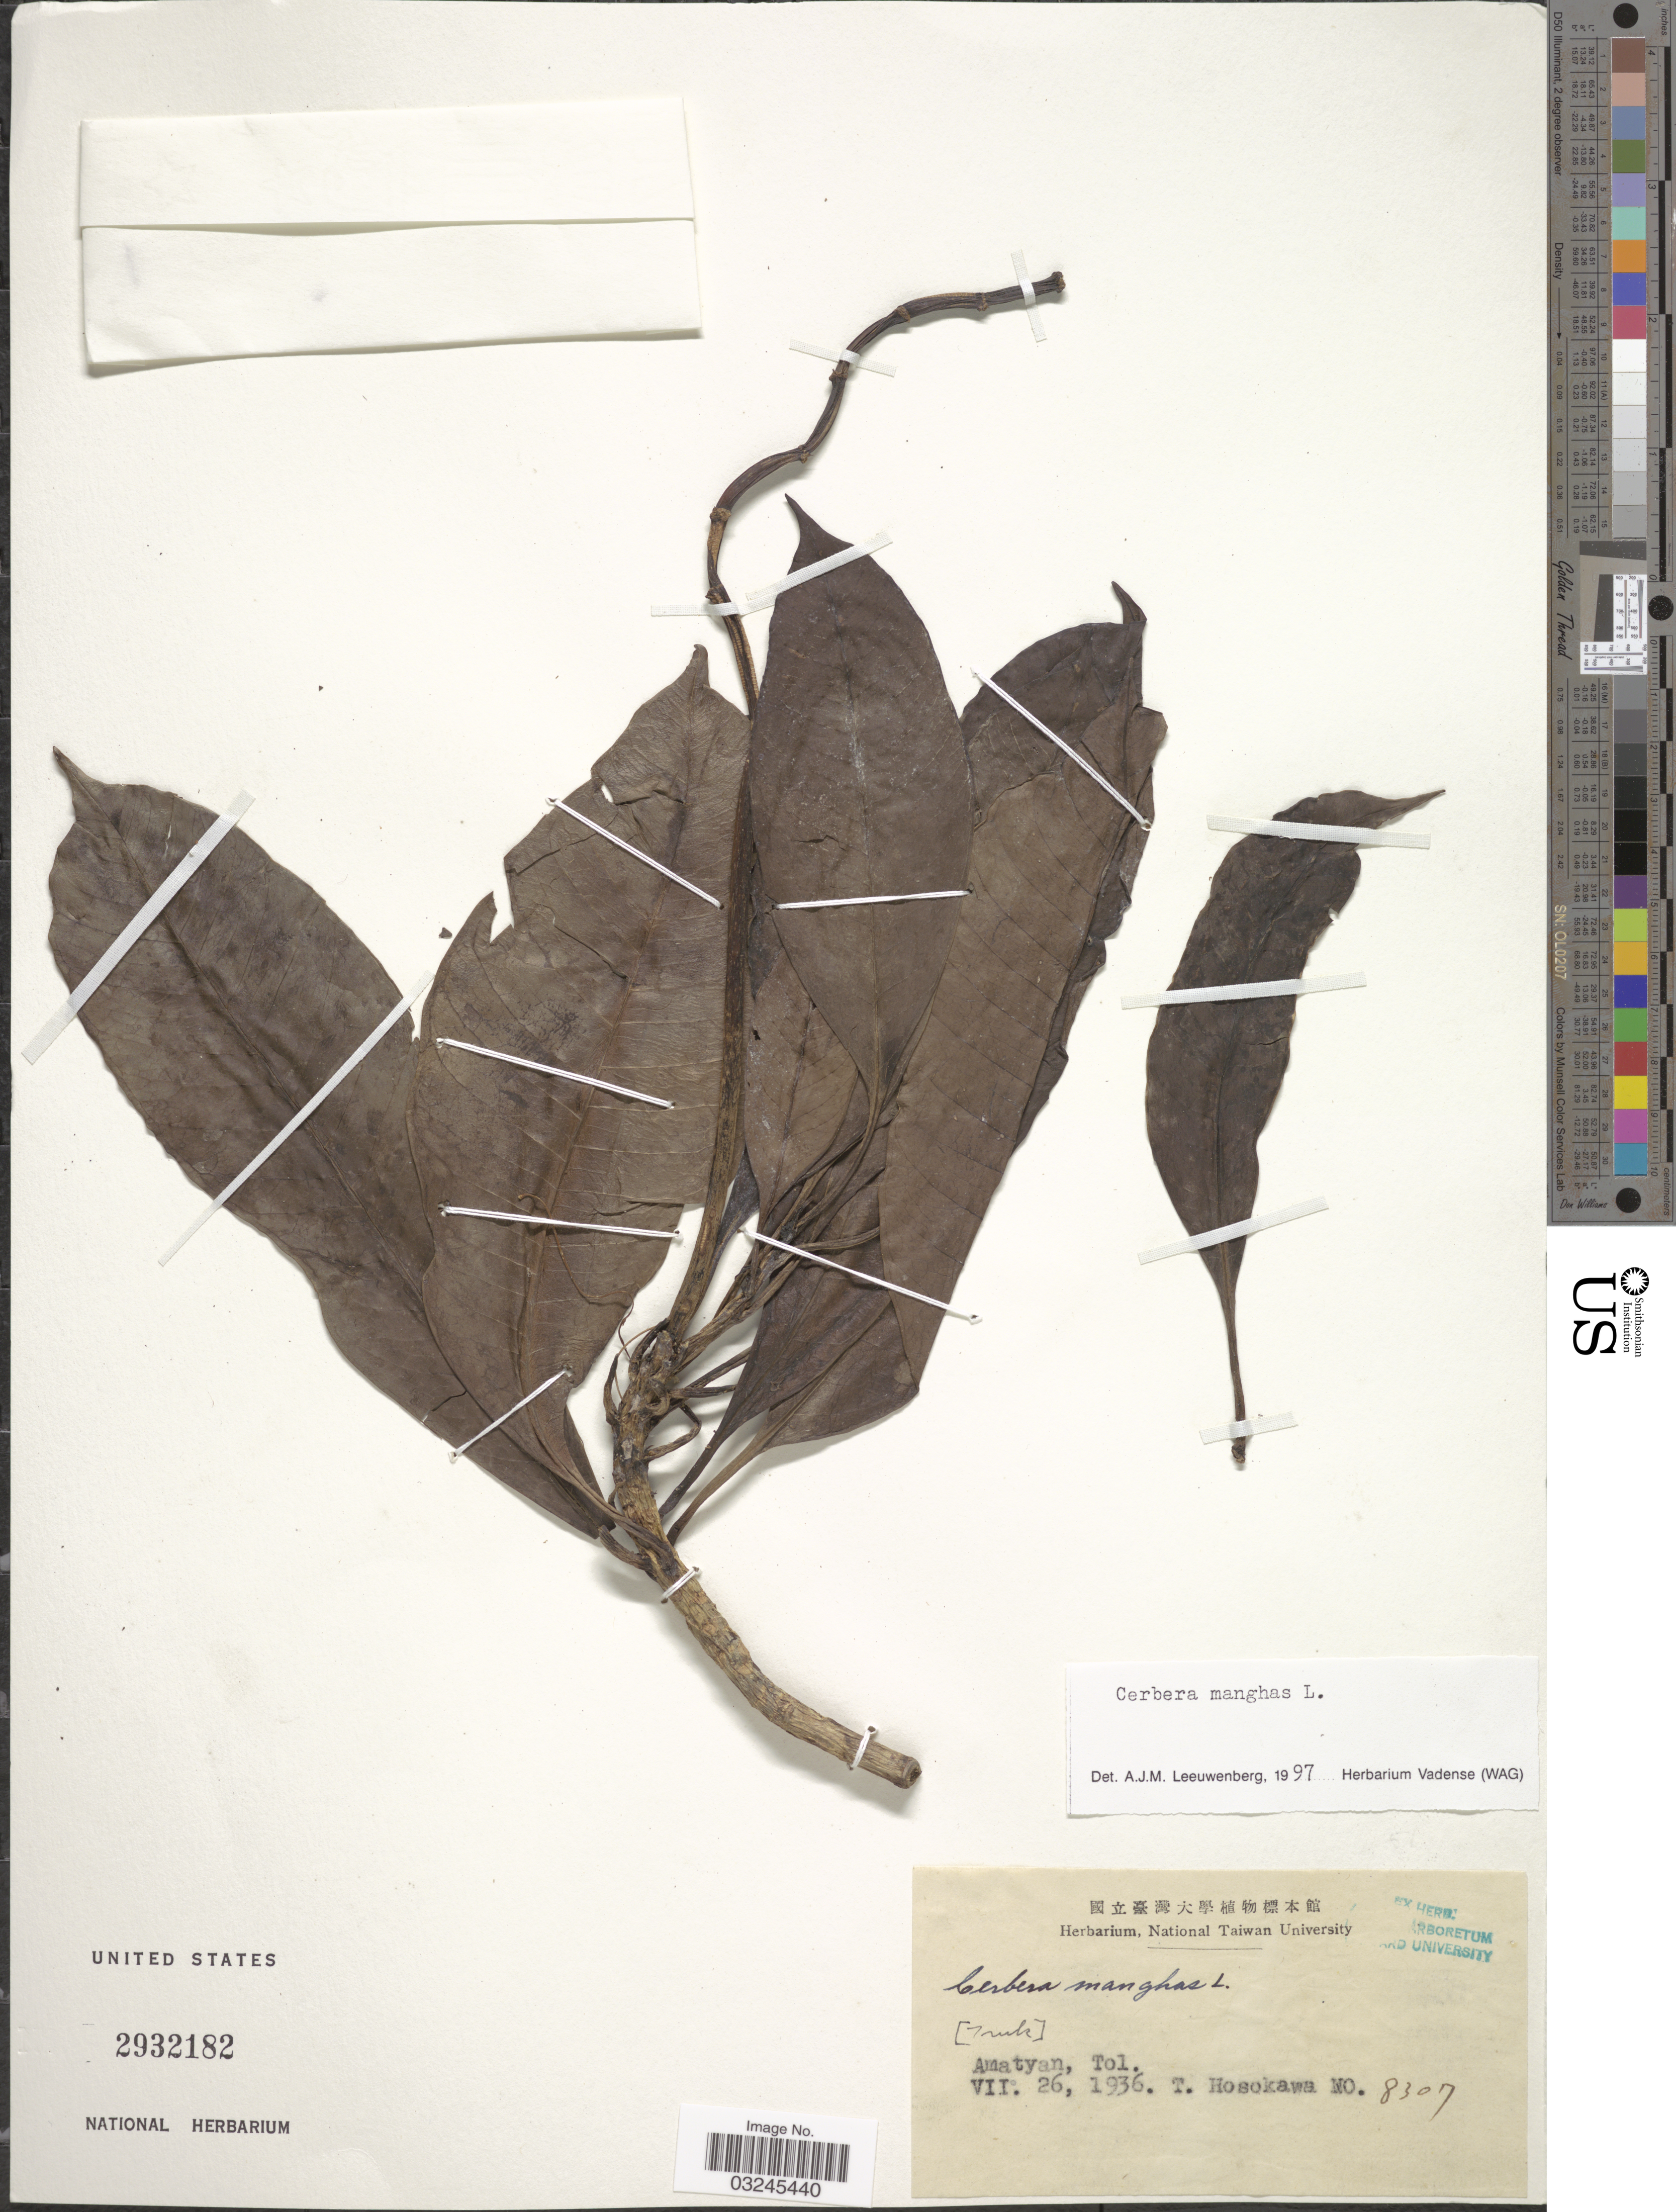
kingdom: Plantae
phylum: Tracheophyta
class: Magnoliopsida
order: Gentianales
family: Apocynaceae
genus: Cerbera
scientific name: Cerbera manghas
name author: L.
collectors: T. Hosokawa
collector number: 8307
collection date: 1936-07-26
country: Micronesia, Federated States of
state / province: Truk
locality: Amatyan, Tol.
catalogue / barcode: US 2932182